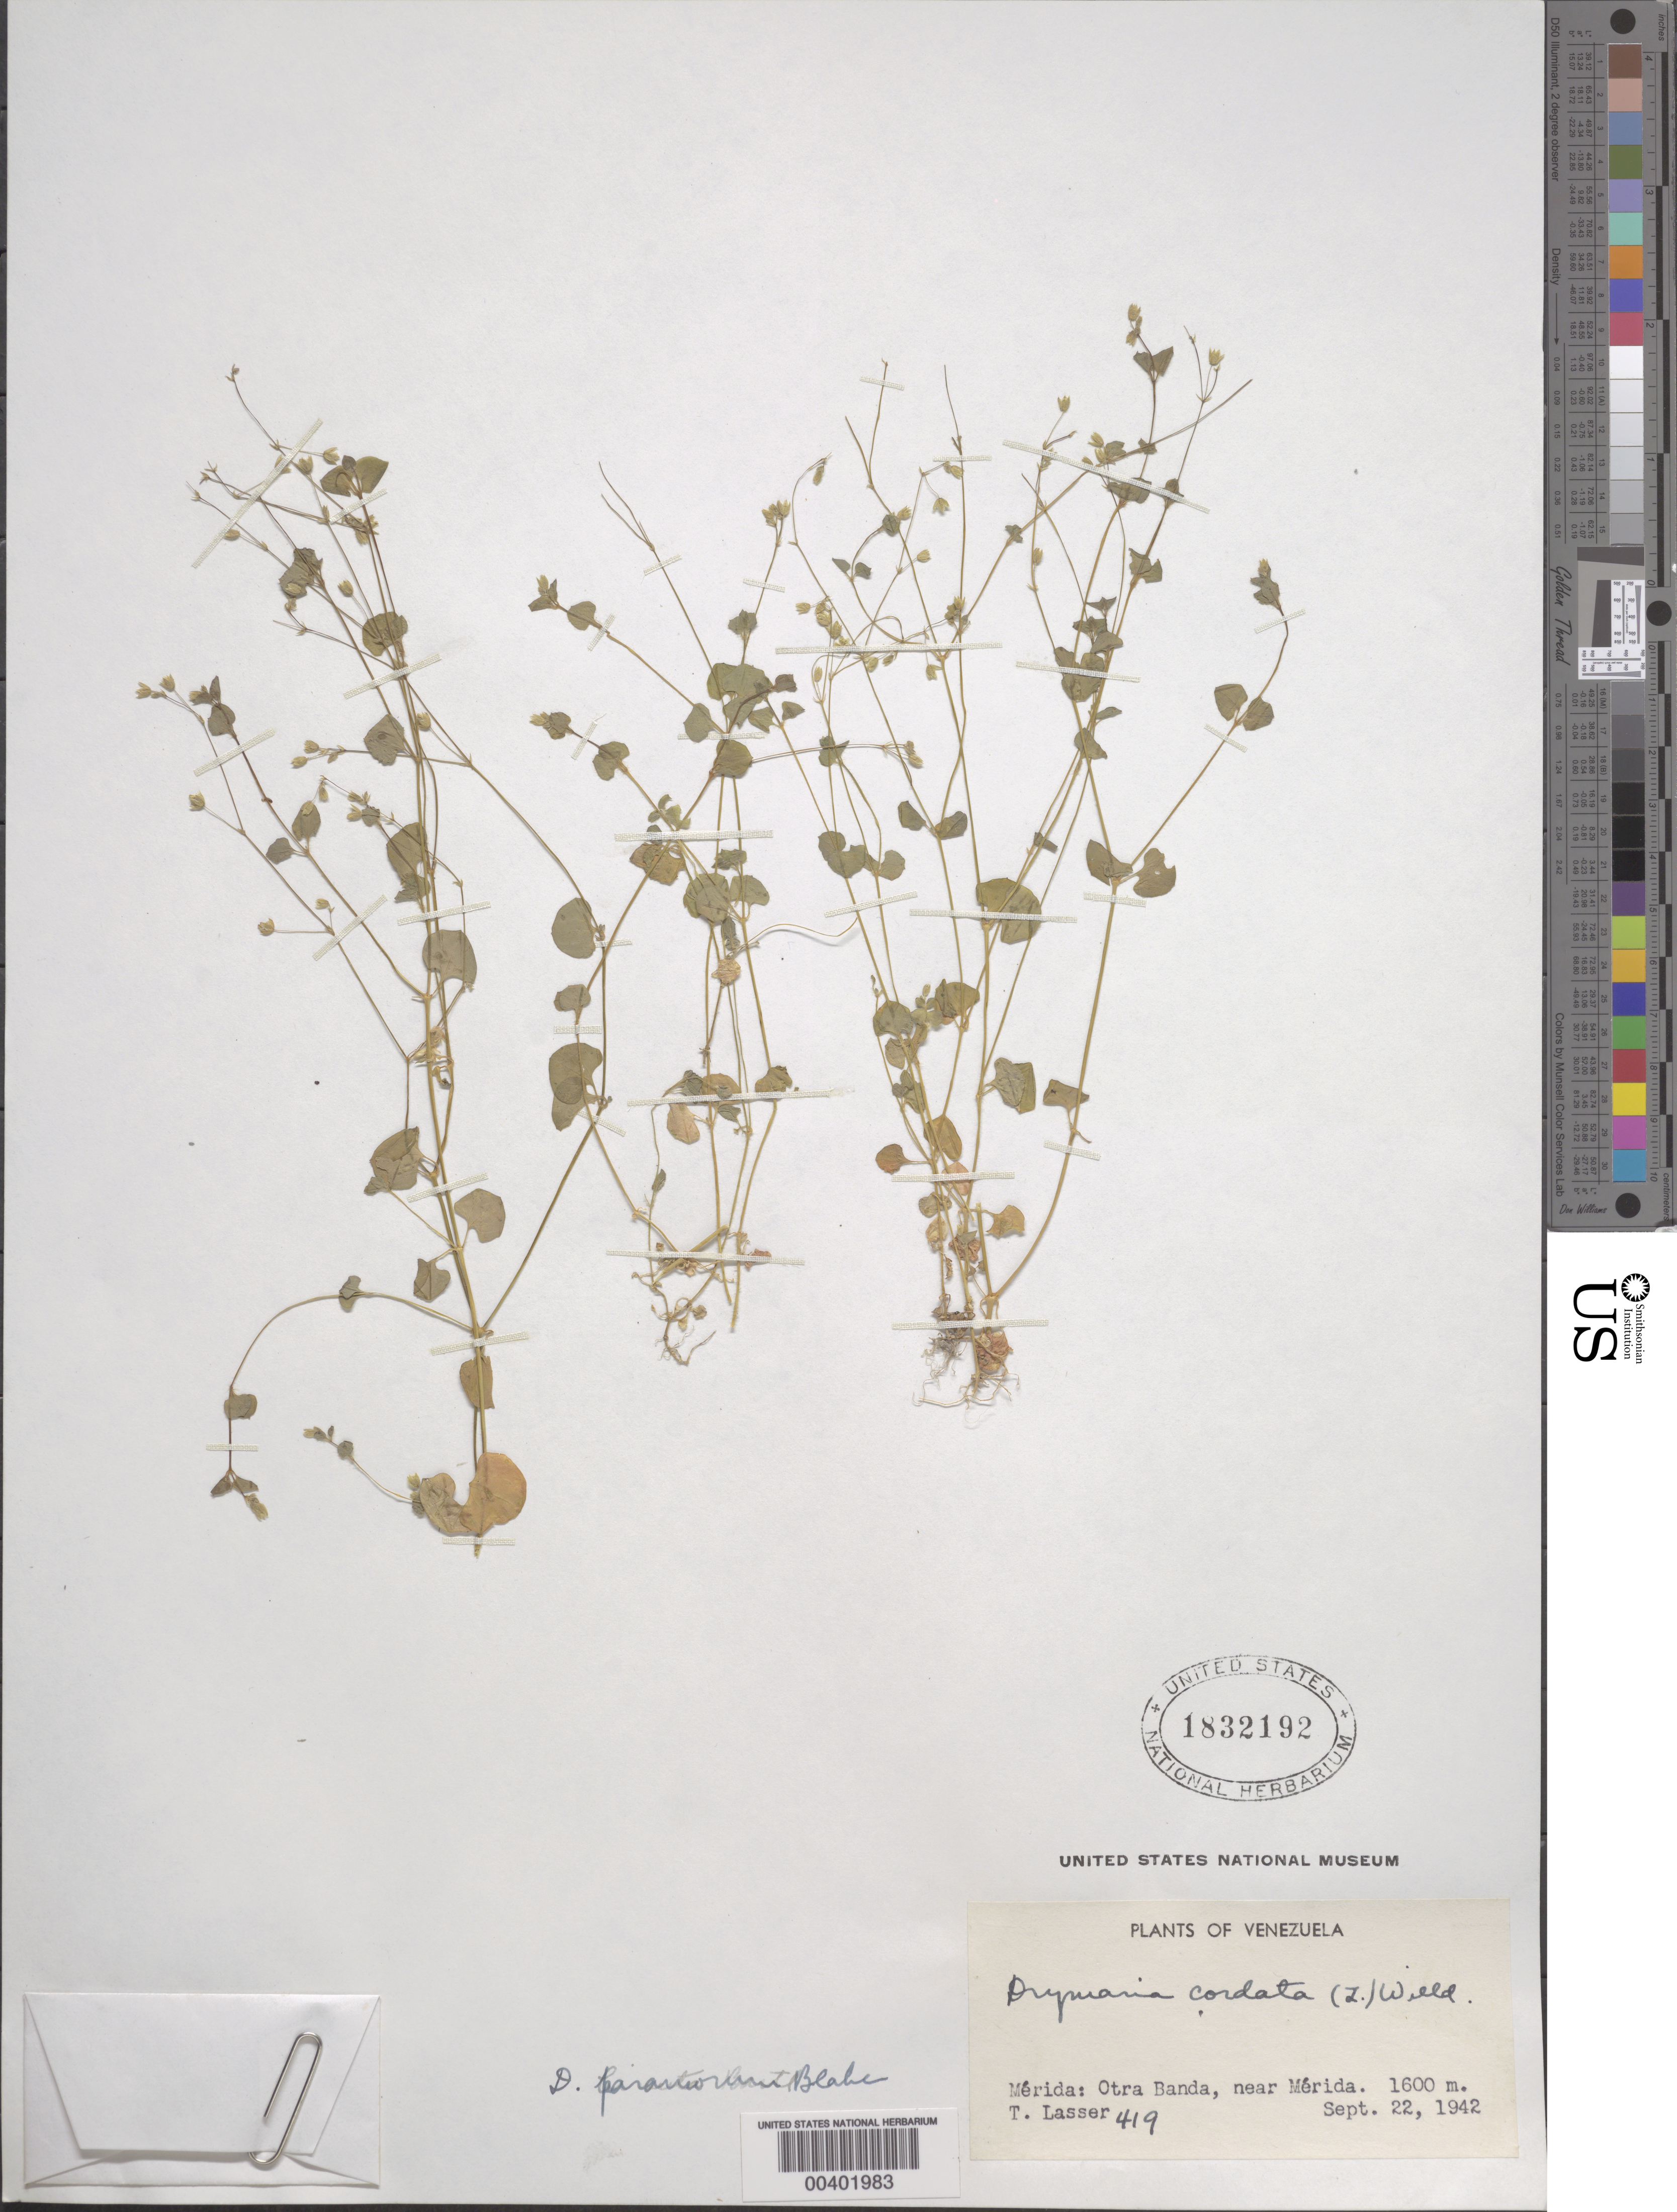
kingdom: Plantae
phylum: Tracheophyta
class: Magnoliopsida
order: Caryophyllales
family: Caryophyllaceae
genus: Drymaria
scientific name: Drymaria cordata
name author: (L.) Willd. ex Schult.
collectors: T. Lasser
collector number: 419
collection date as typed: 22 Sep 1942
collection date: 1942-09-22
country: Venezuela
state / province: Mérida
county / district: Libertador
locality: Otra Banda, near Mérida. Merida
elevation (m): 1600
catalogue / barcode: US 1832192